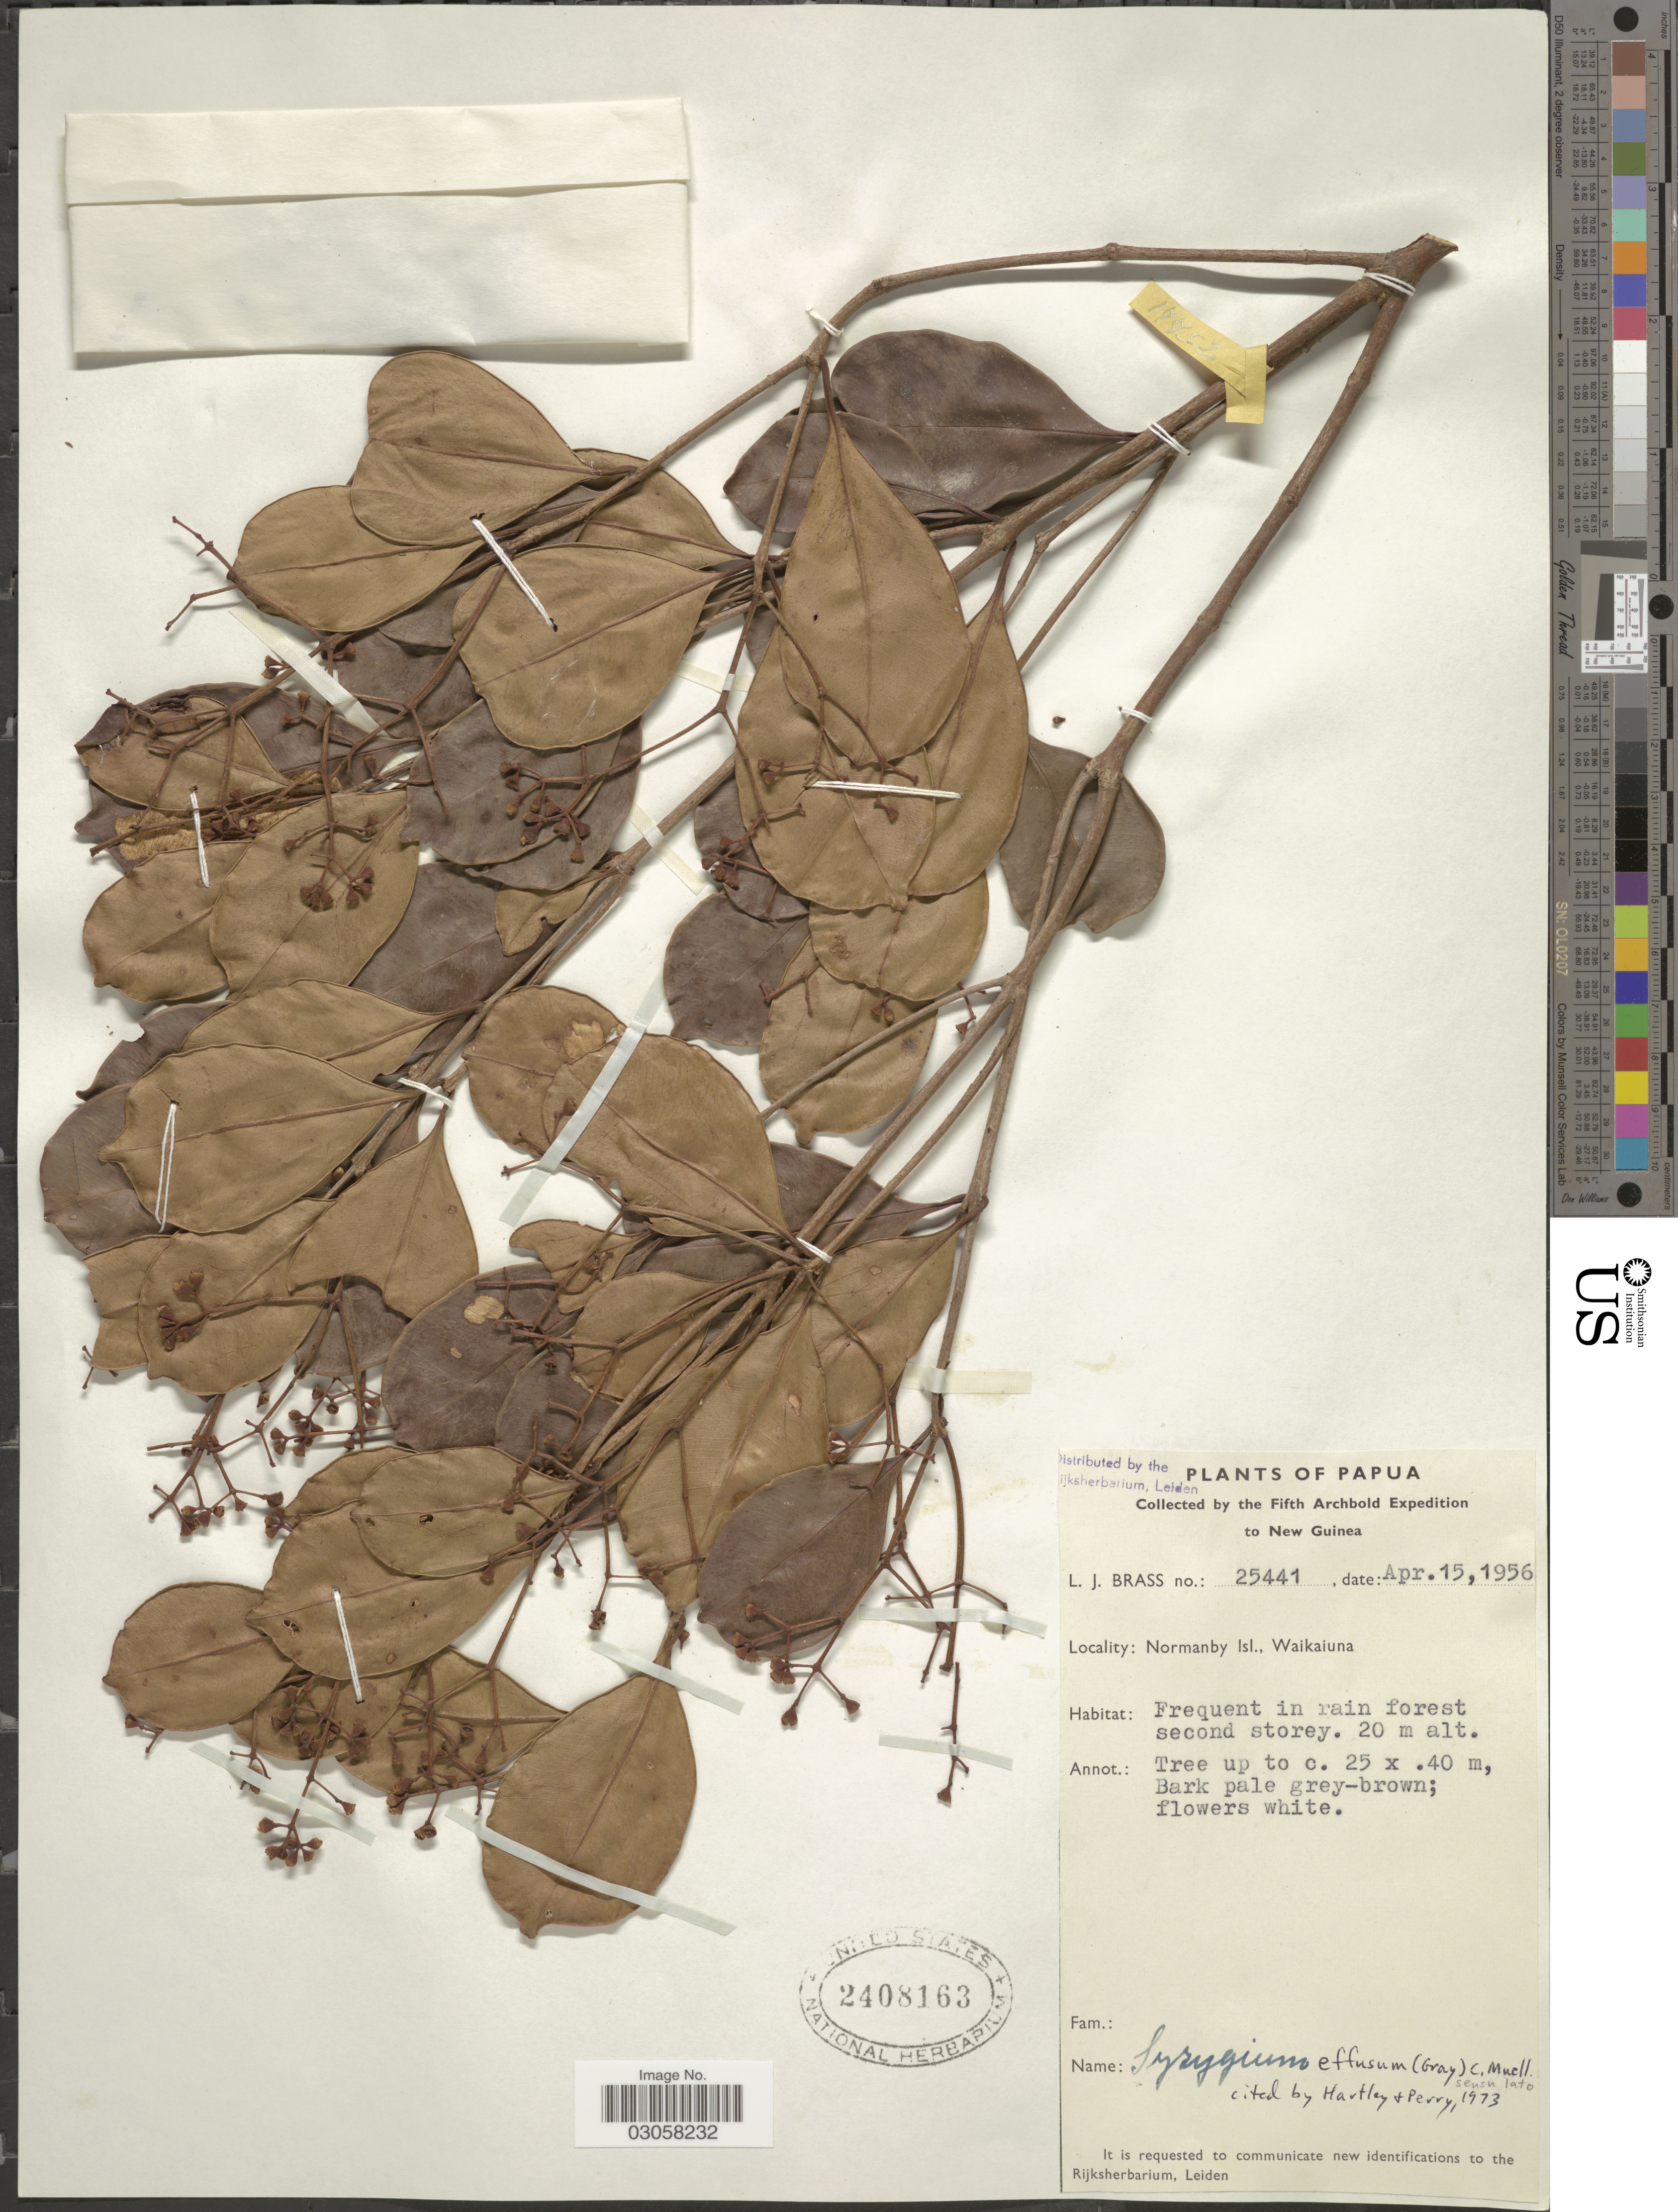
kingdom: Plantae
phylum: Tracheophyta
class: Magnoliopsida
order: Myrtales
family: Myrtaceae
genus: Syzygium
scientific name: Syzygium effusum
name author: (A. Gray) K. Müller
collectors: L. J. Brass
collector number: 25441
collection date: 1956-04-15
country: Papua New Guinea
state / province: Milne Bay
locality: Papua. New Guinea. Normanby Isl., Waikaiuna.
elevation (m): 20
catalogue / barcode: US 2408163